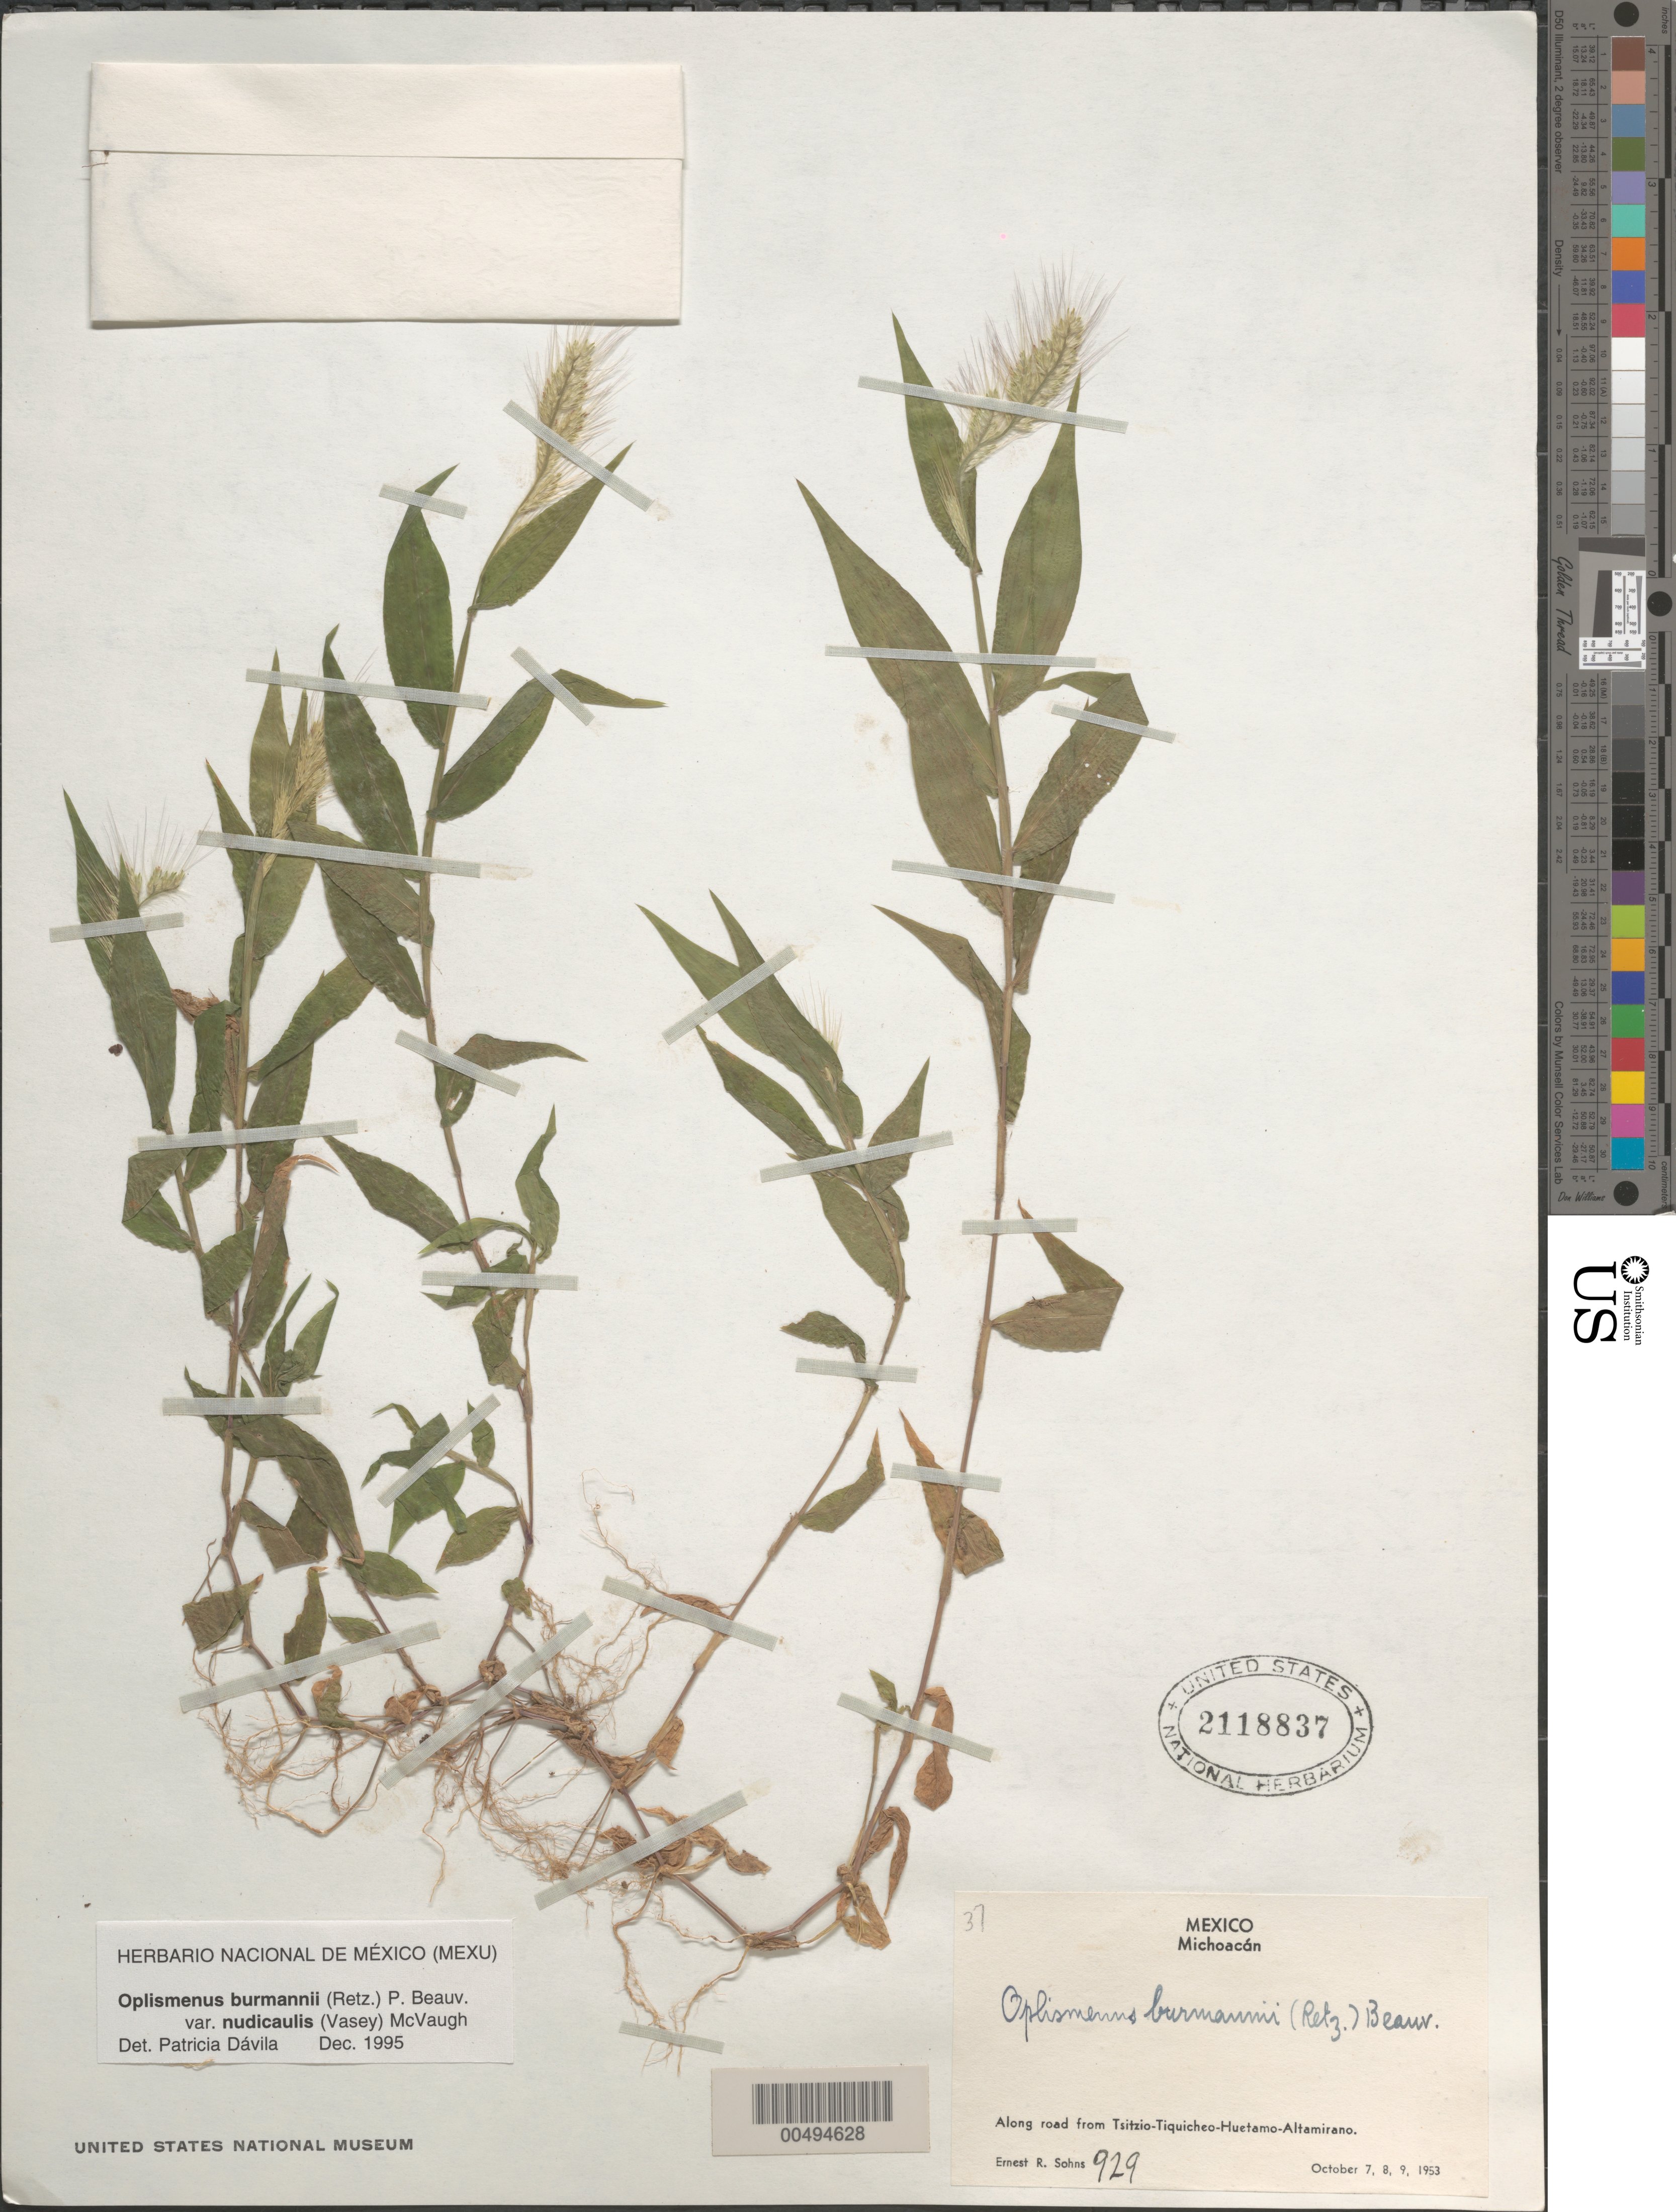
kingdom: Plantae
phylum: Tracheophyta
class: Liliopsida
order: Poales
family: Poaceae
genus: Oplismenus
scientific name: Oplismenus burmannii var. nudicaulis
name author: (Vasey) McVaugh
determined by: Dávila, P. D.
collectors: E. R. Sohns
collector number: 929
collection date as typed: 7 Oct 1953 to 9 Oct 1953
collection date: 1953-10-07/1953-10-09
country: Mexico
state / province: Michoacán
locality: Along rd from Tsitzio-Tiquicheo-Huetamo-Altamirano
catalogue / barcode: US 2118837